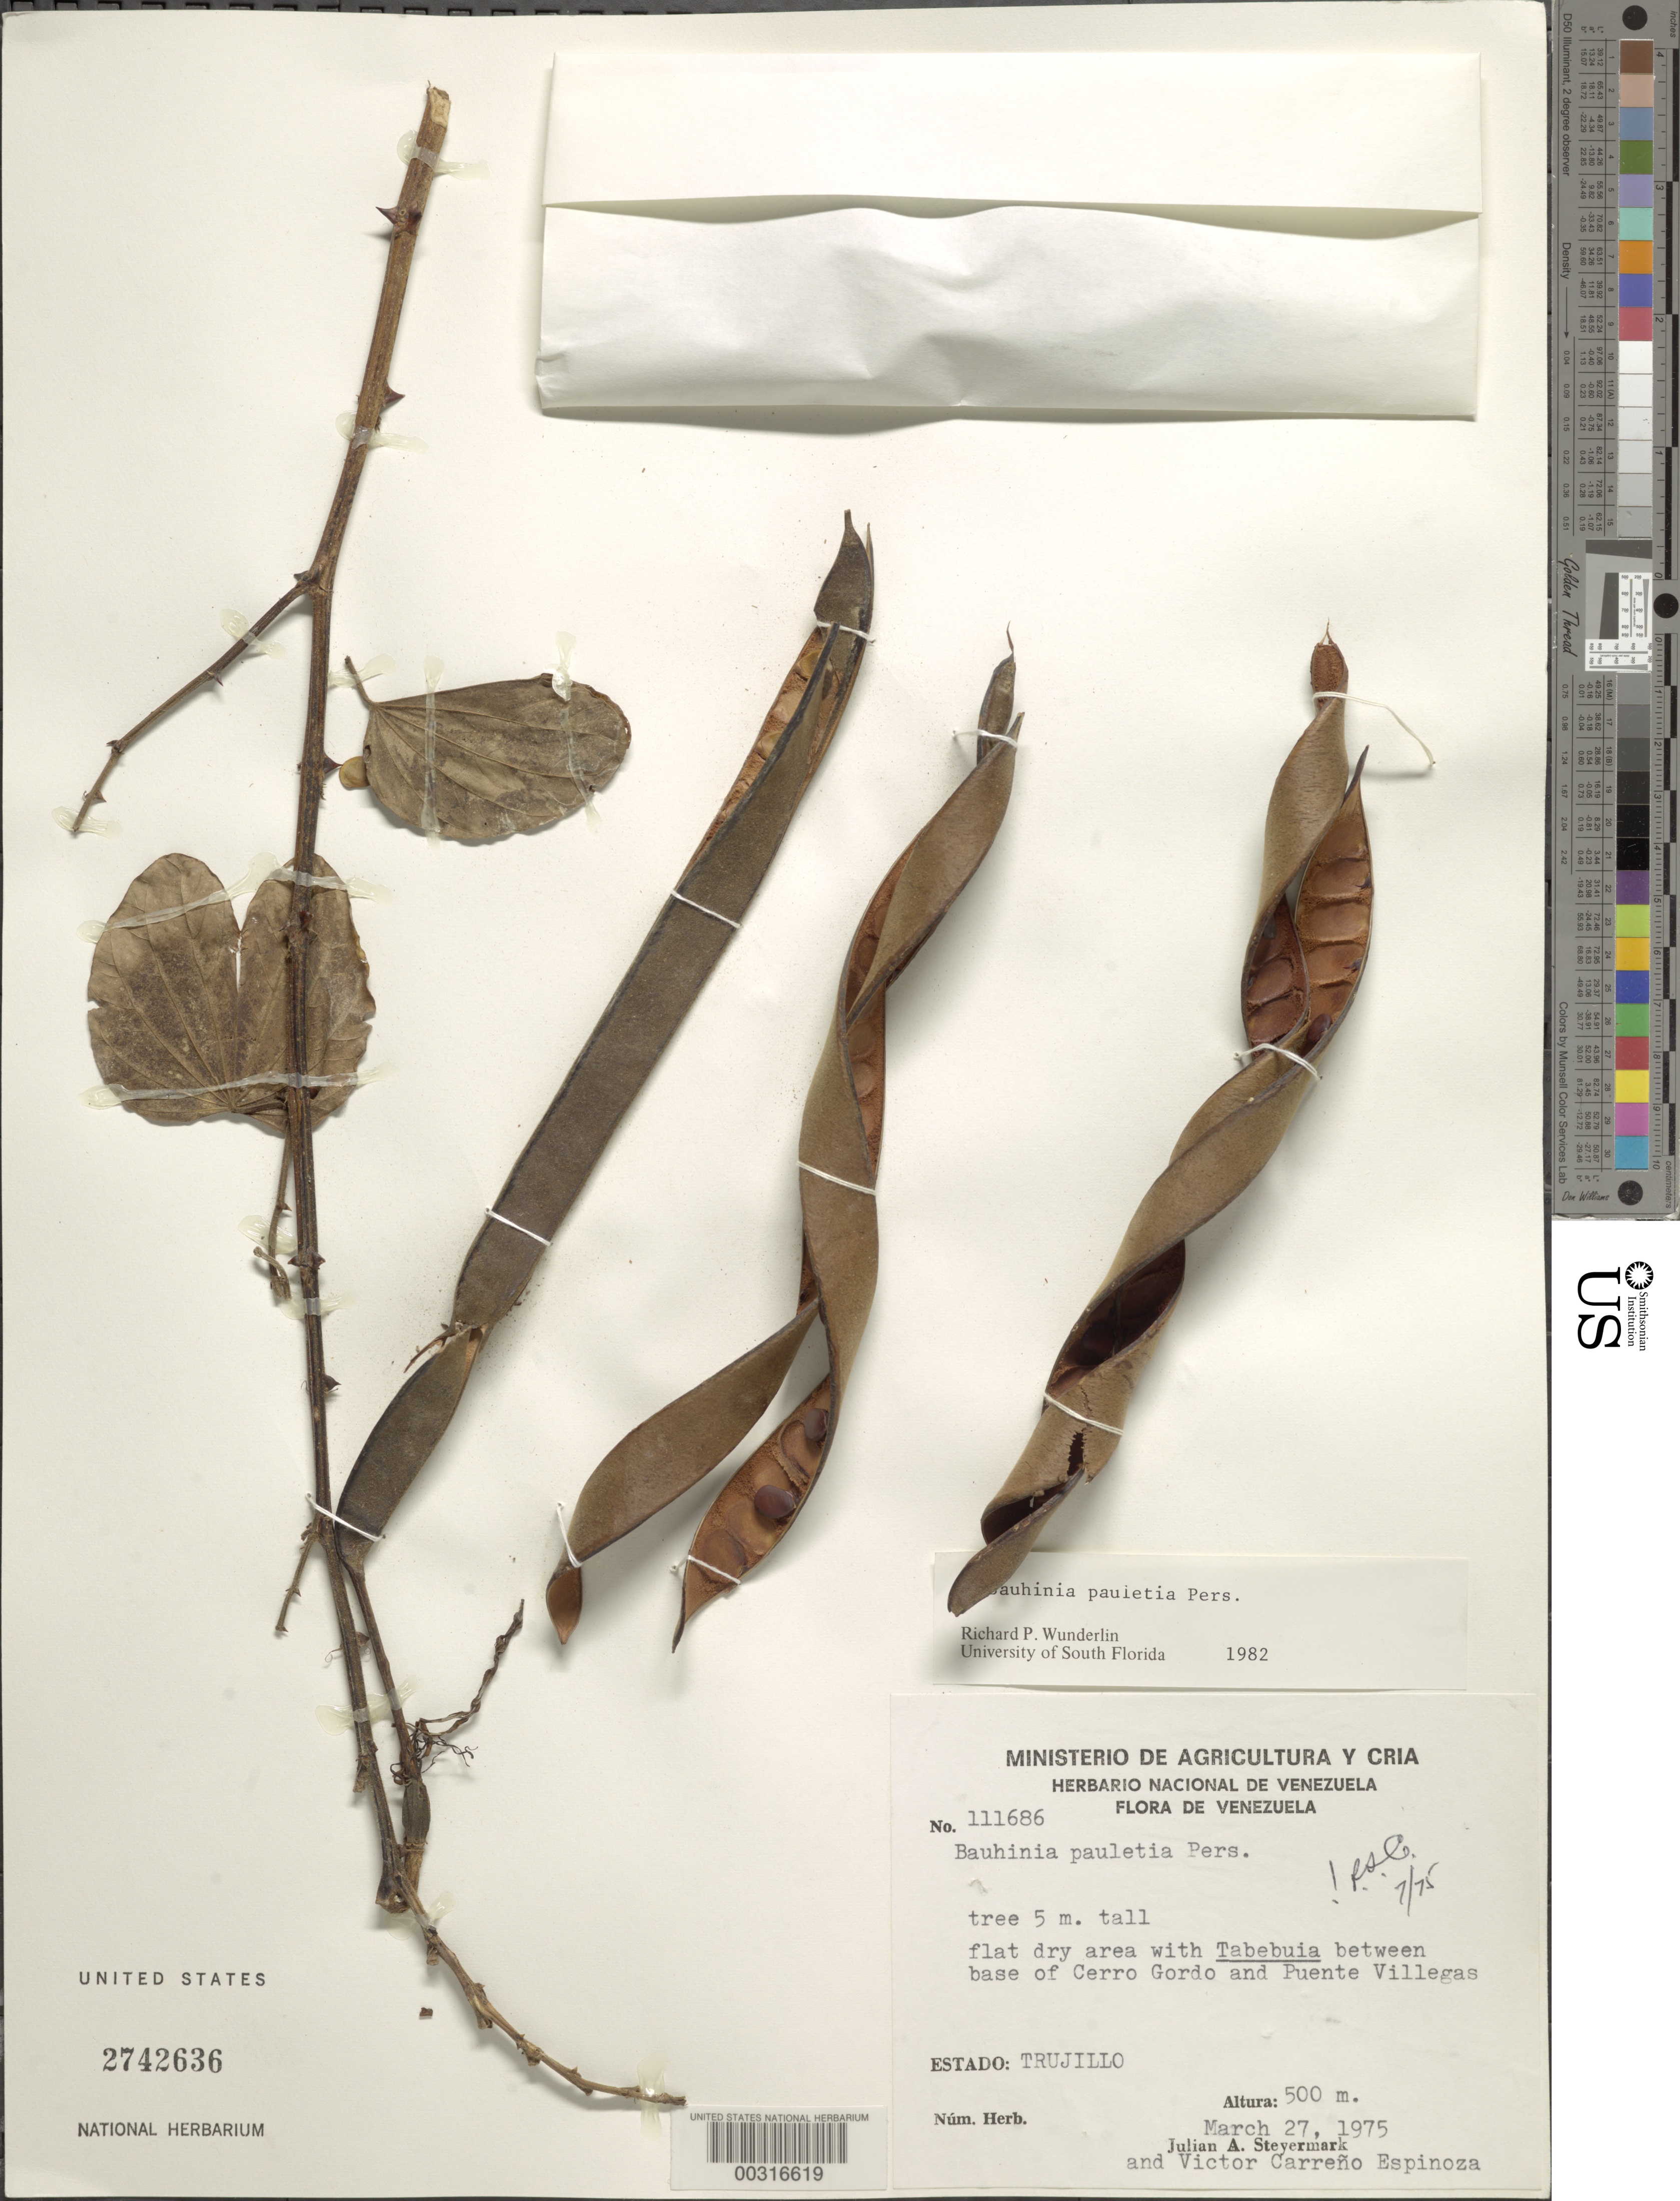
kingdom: Plantae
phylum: Tracheophyta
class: Magnoliopsida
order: Fabales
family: Fabaceae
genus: Bauhinia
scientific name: Bauhinia pauletia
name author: Pers.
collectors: J. Steyermark & V. Carreño E.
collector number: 111686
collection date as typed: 27 Mar 1975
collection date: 1975-03-27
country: Venezuela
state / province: Trujillo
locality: Between base of cerro gordo and puente villegas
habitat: Flat dry area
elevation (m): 500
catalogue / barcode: US 2742636